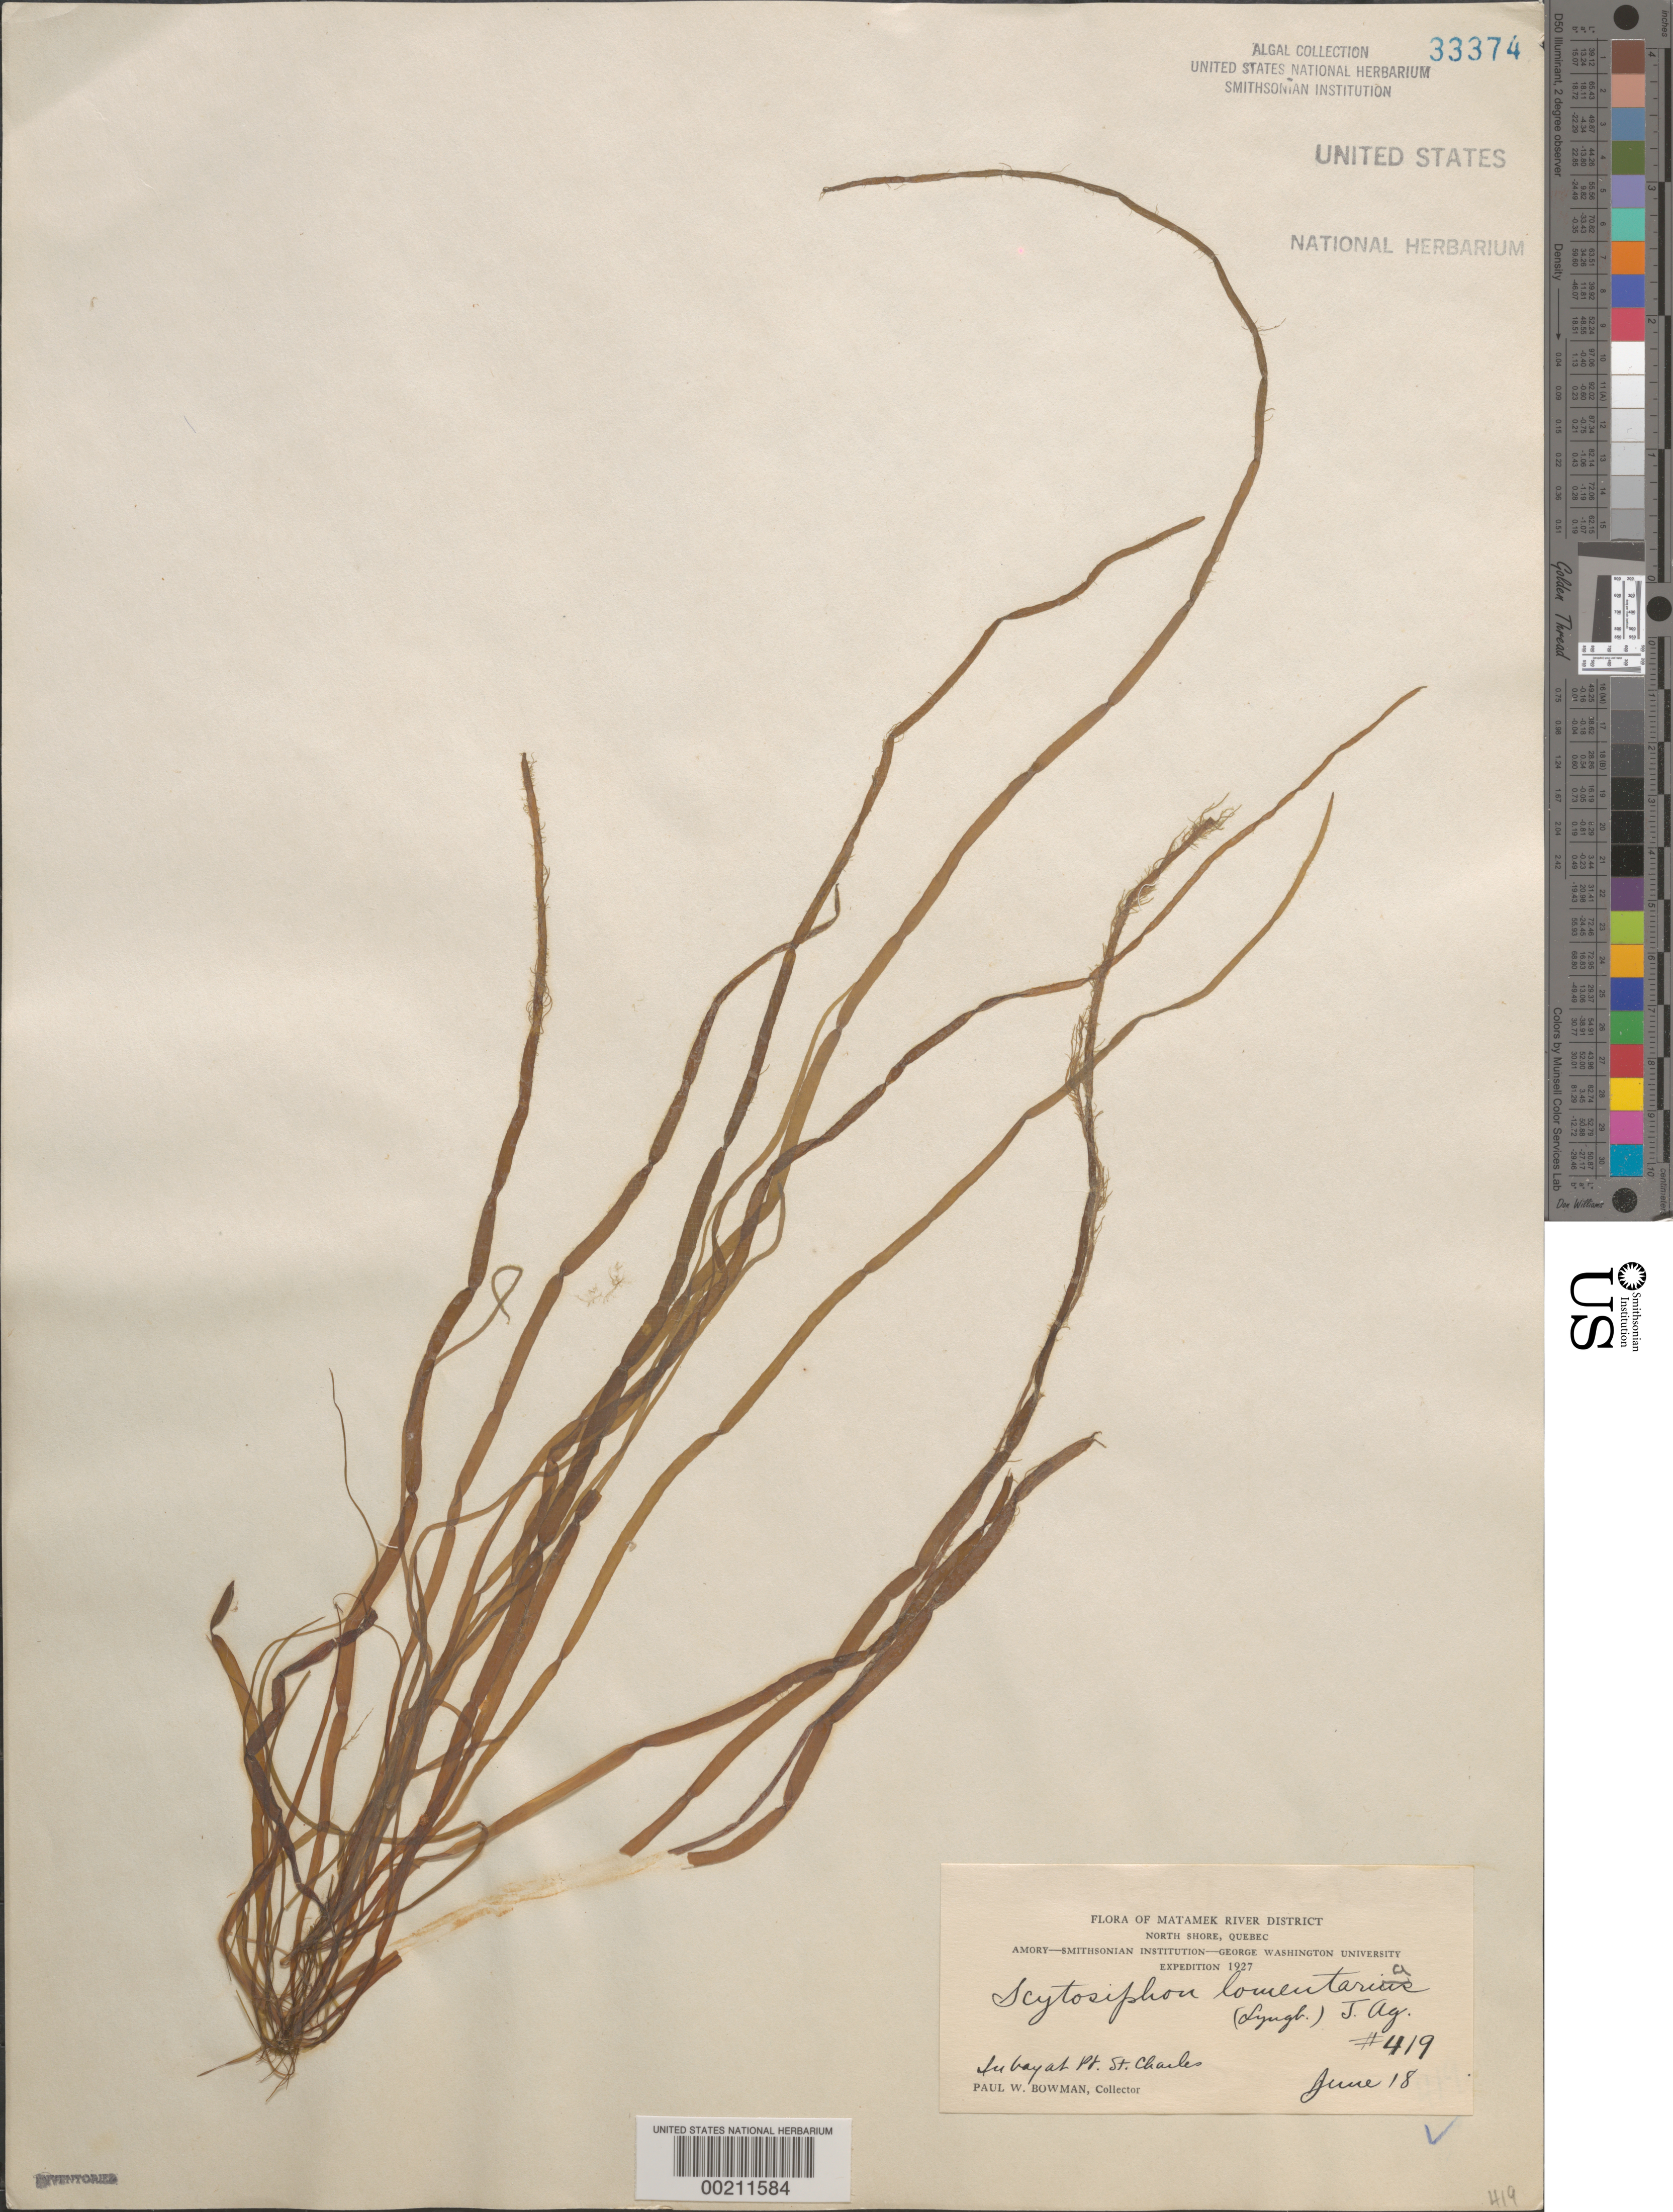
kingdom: Chromista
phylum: Ochrophyta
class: Phaeophyceae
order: Scytosiphonales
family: Scytosiphonaceae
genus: Scytosiphon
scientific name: Scytosiphon lomentaria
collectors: P. Bowman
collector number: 419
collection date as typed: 18 Jun 1927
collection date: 1927-06-18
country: Canada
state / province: Quebec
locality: Matamek river district, north shore, bay at point st. charles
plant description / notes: Amory-Smithsonian Institution-George Washington University Expedition, 1927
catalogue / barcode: US 33374